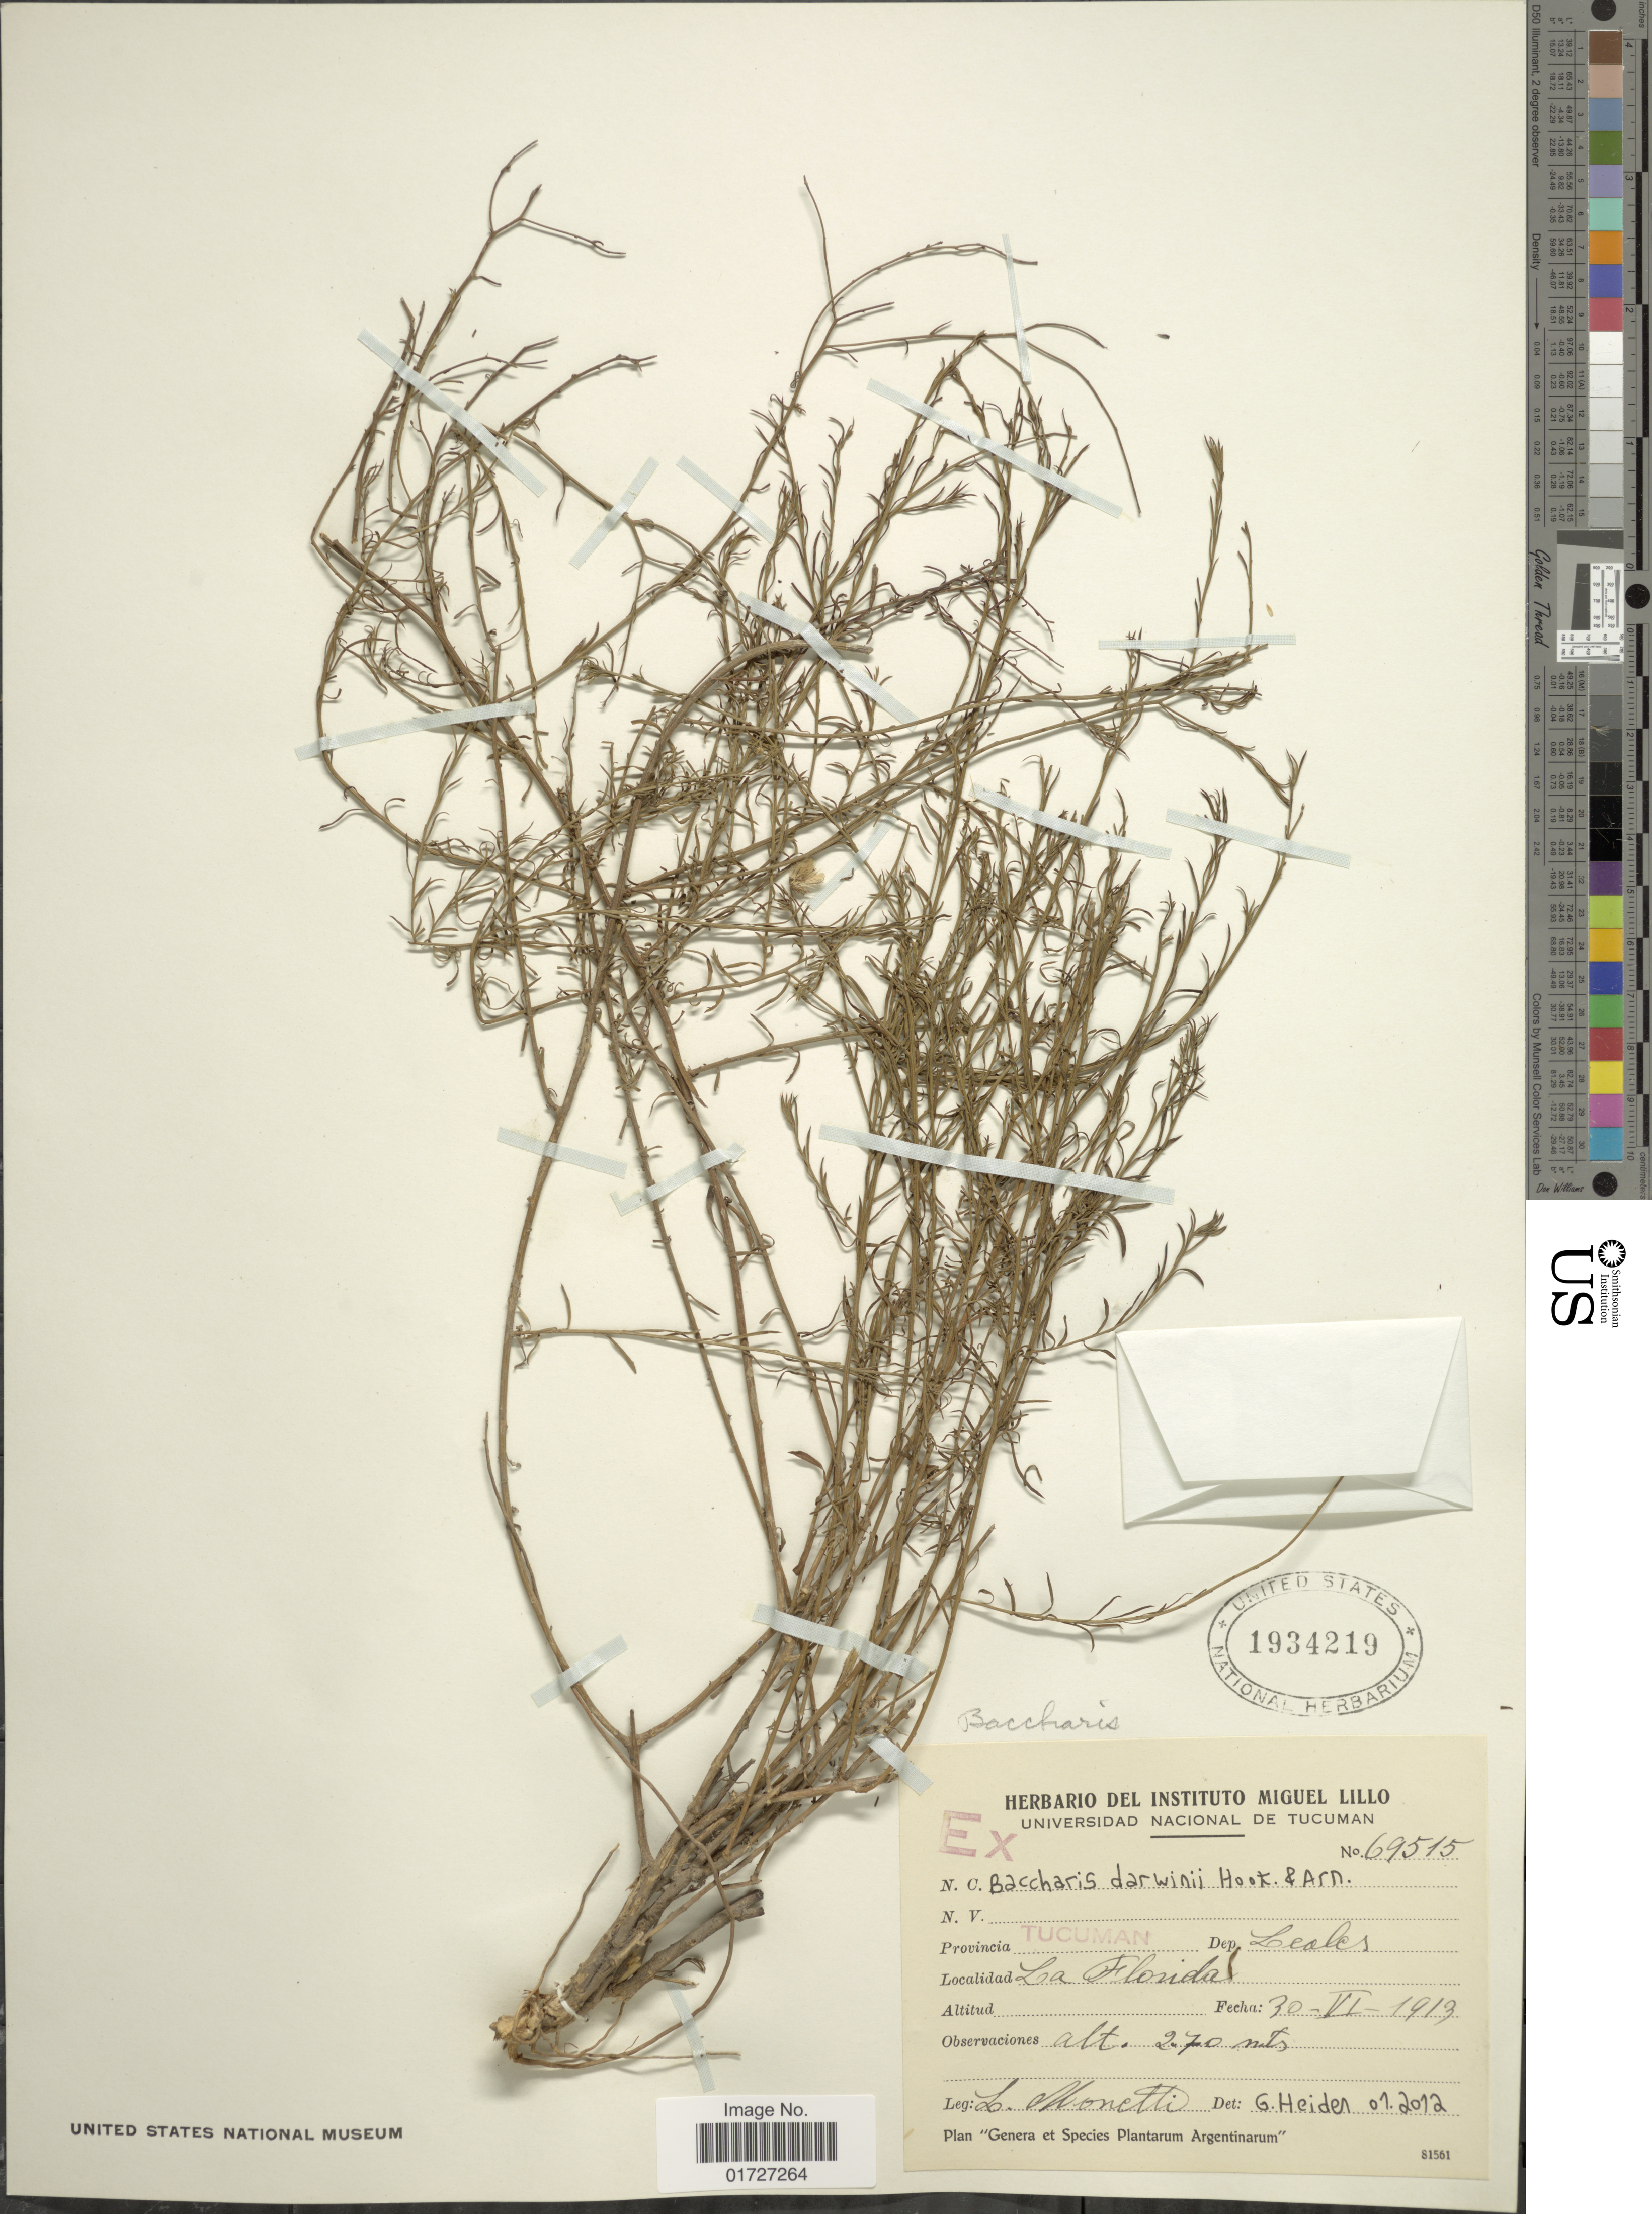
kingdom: Plantae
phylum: Tracheophyta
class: Magnoliopsida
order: Asterales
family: Asteraceae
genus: Baccharis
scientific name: Baccharis darwinii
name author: Hook. & Arn.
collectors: L. Monetti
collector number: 69515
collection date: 1913-06-30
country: Argentina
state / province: Tucuman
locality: Dep. Leales, La Florida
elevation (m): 270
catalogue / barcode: US 1934219